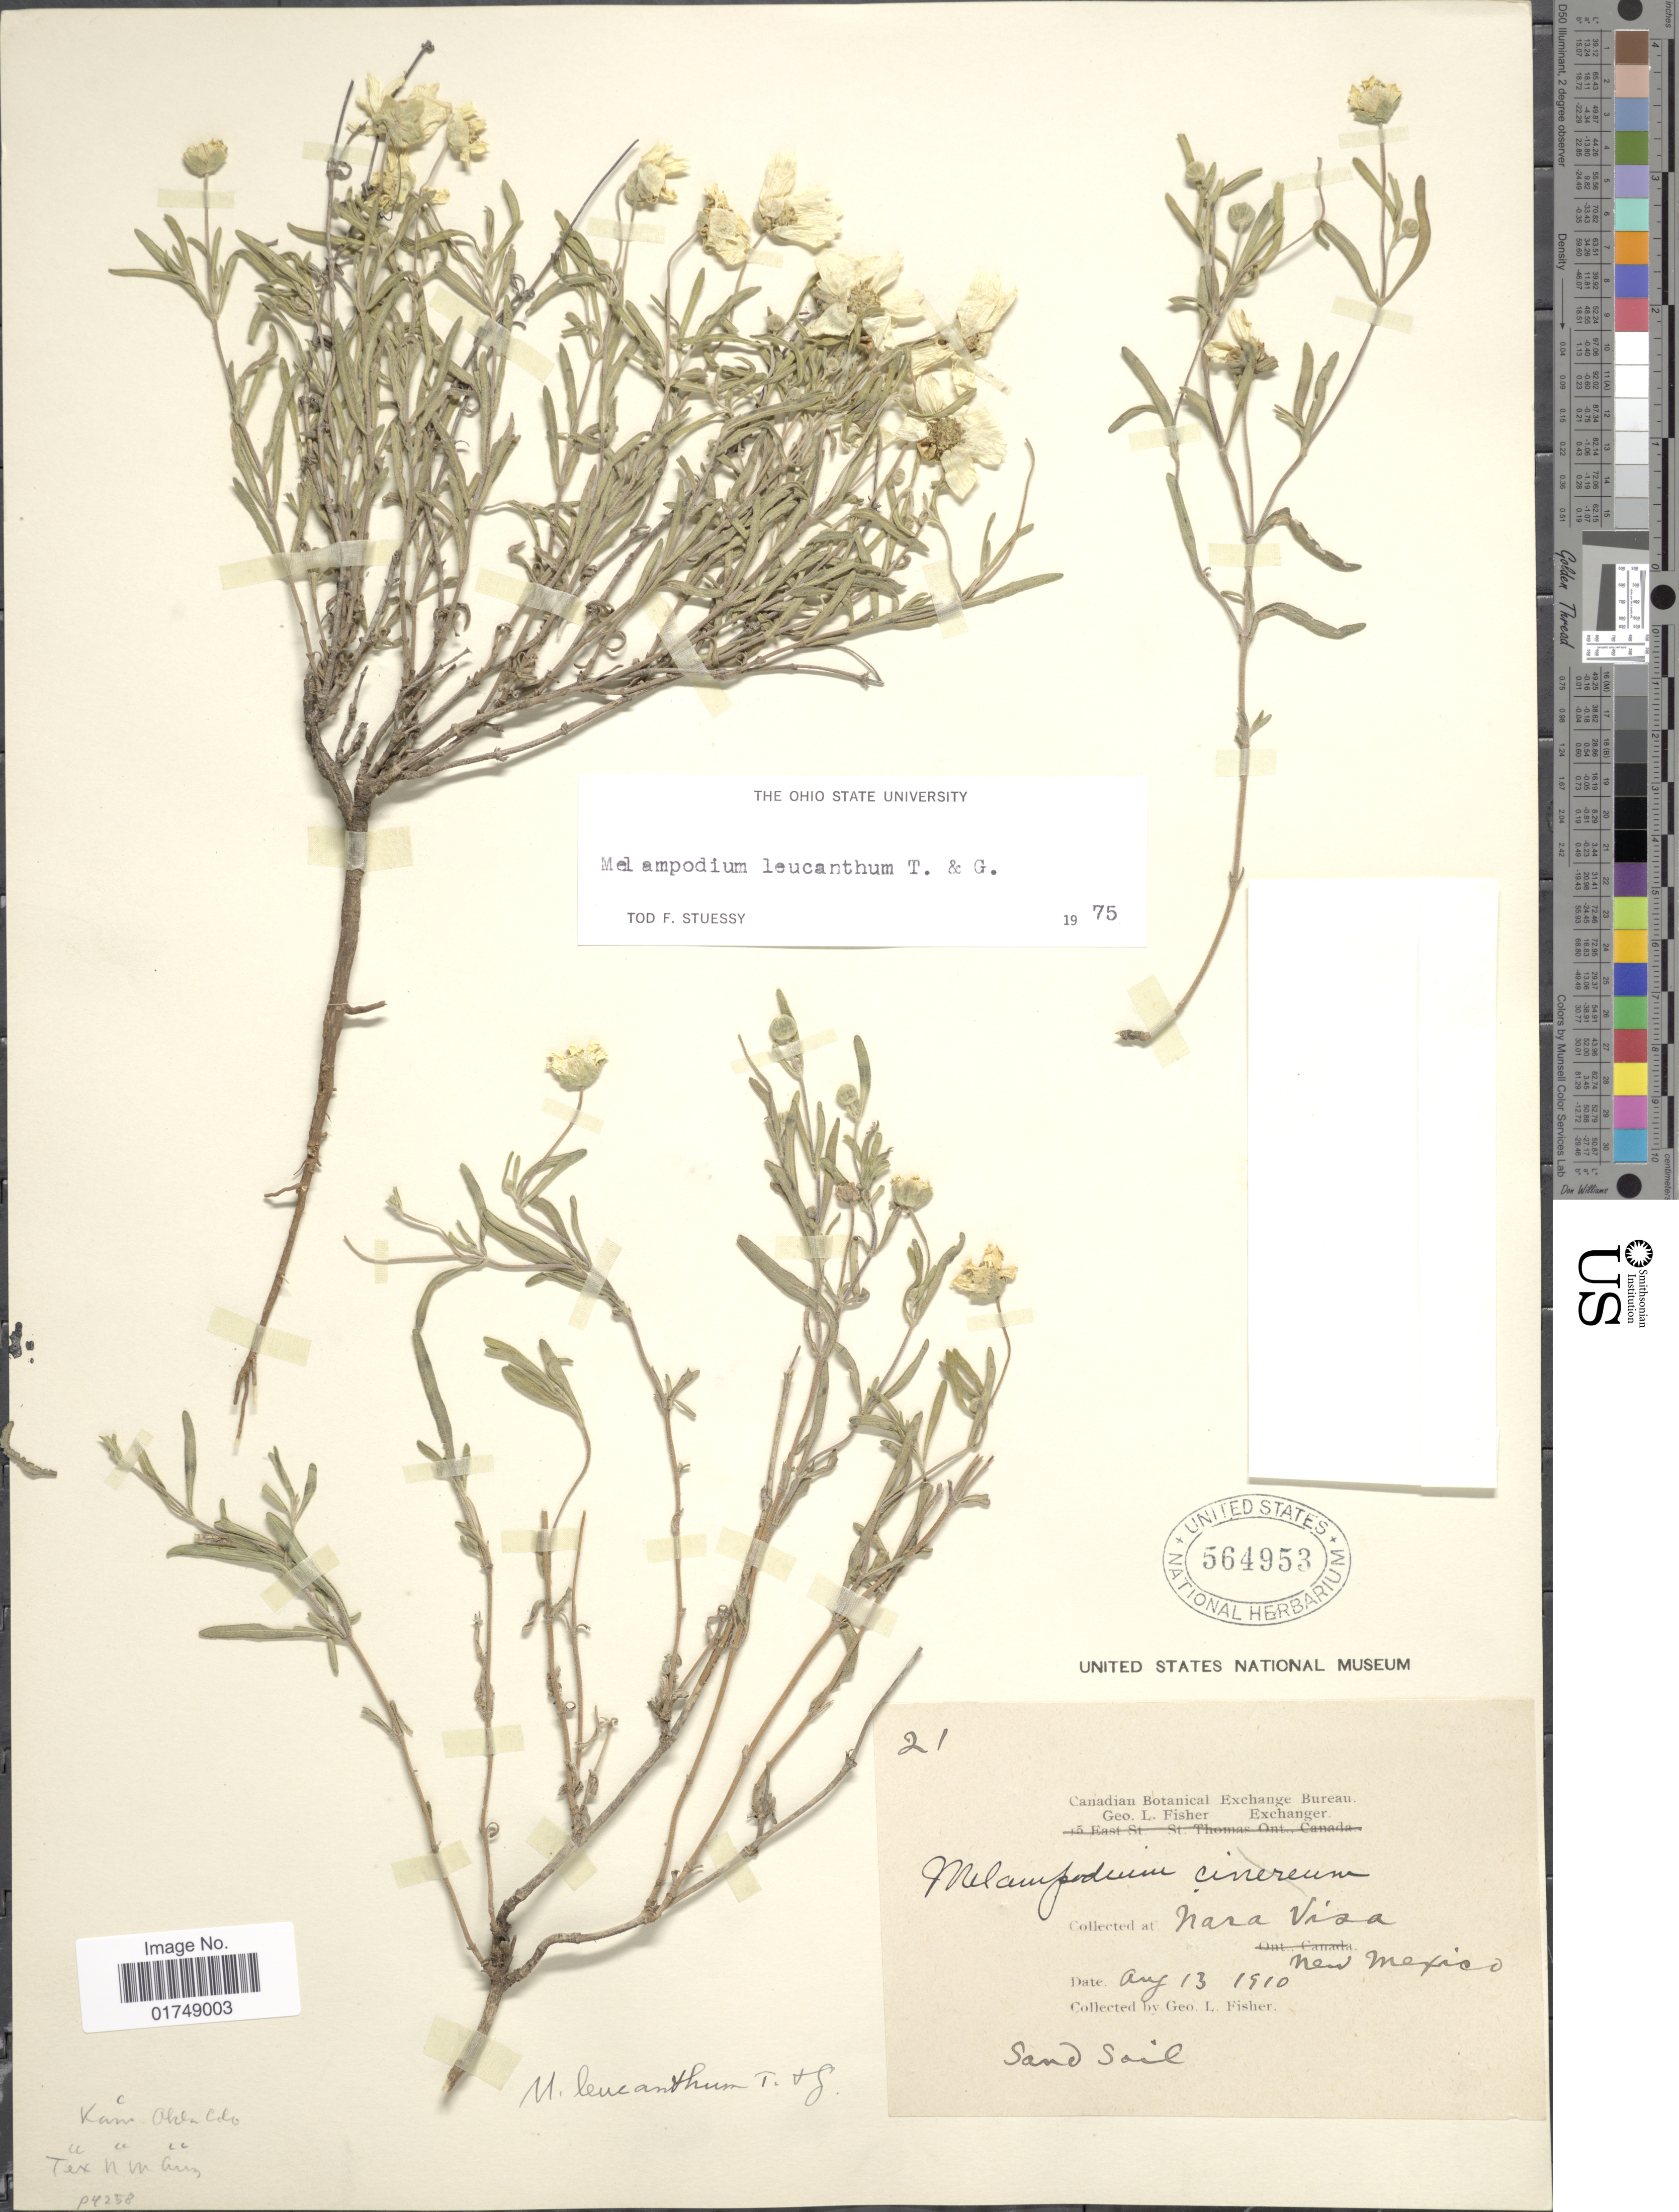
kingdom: Plantae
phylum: Tracheophyta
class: Magnoliopsida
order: Asterales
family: Asteraceae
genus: Melampodium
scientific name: Melampodium leucanthum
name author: Torr. & A. Gray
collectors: G. L. Fisher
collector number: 21*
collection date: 1910-08-13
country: United States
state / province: New Mexico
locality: Nara Visa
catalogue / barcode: US 564953